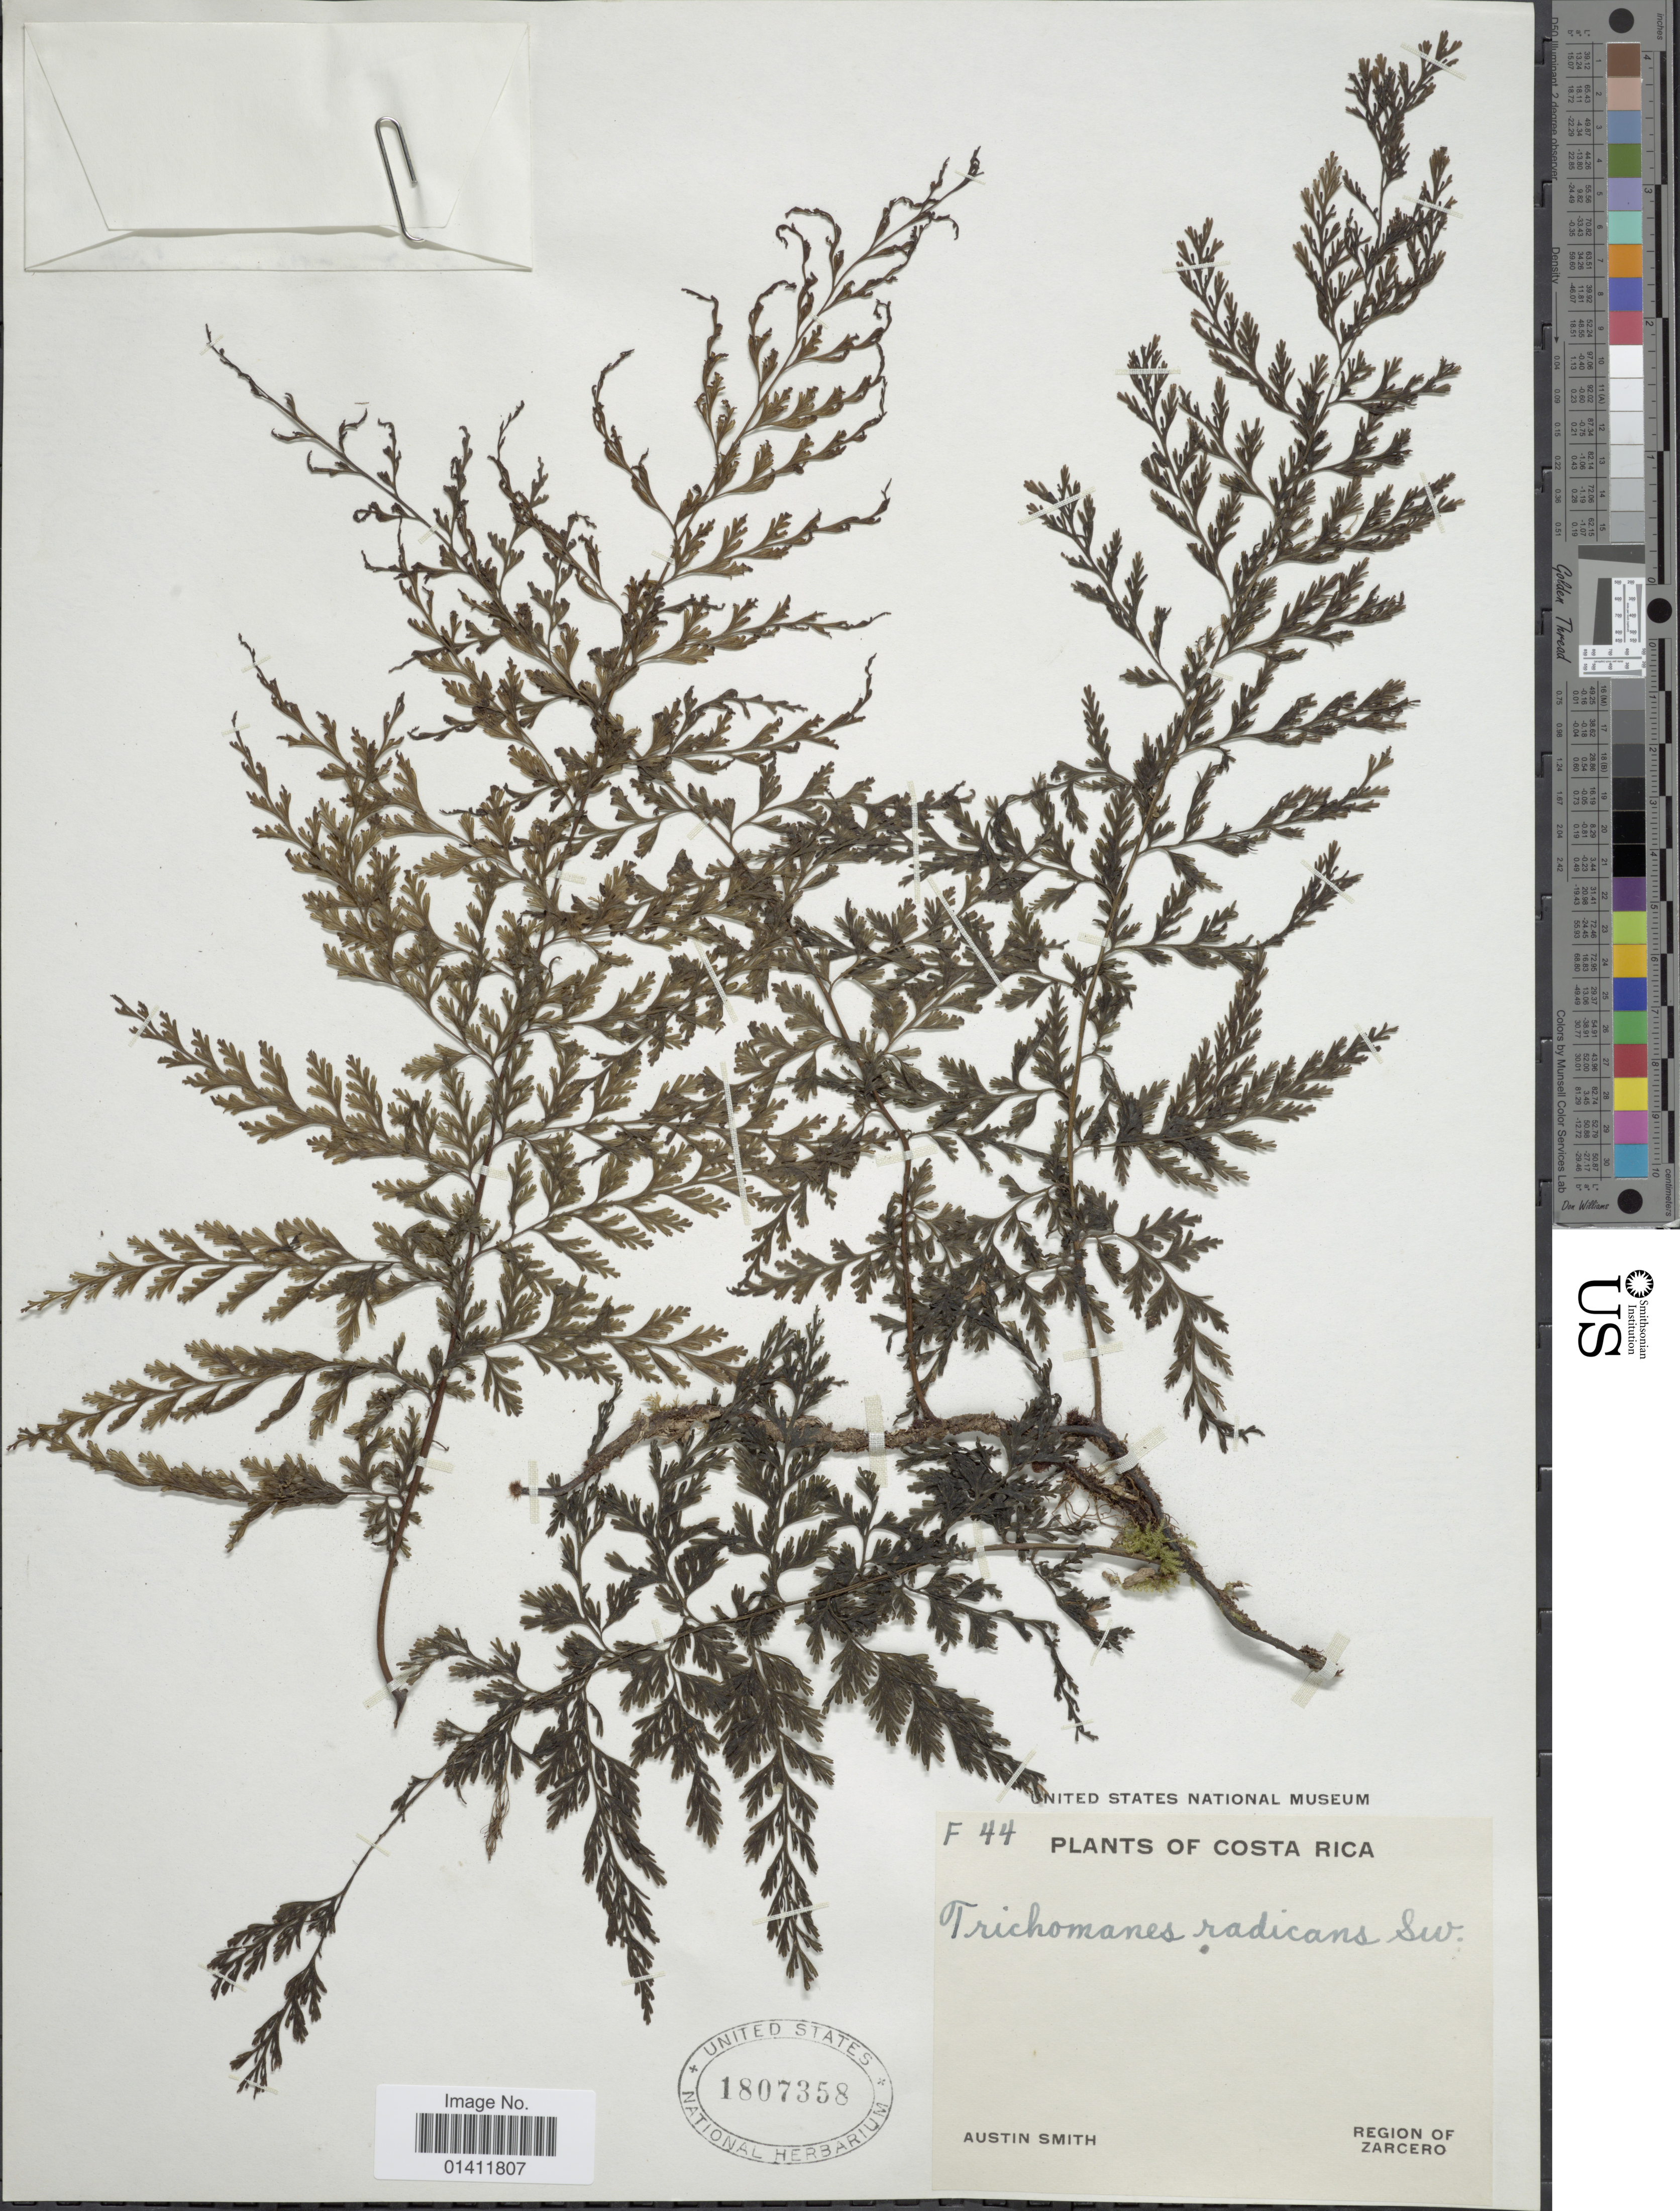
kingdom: Plantae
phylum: Tracheophyta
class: Polypodiopsida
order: Hymenophyllales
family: Hymenophyllaceae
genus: Vandenboschia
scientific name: Vandenboschia radicans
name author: (Sw.) Copel.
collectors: Aust P. Smith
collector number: F44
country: Costa Rica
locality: Region of Zarcero.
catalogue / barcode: US 1807358